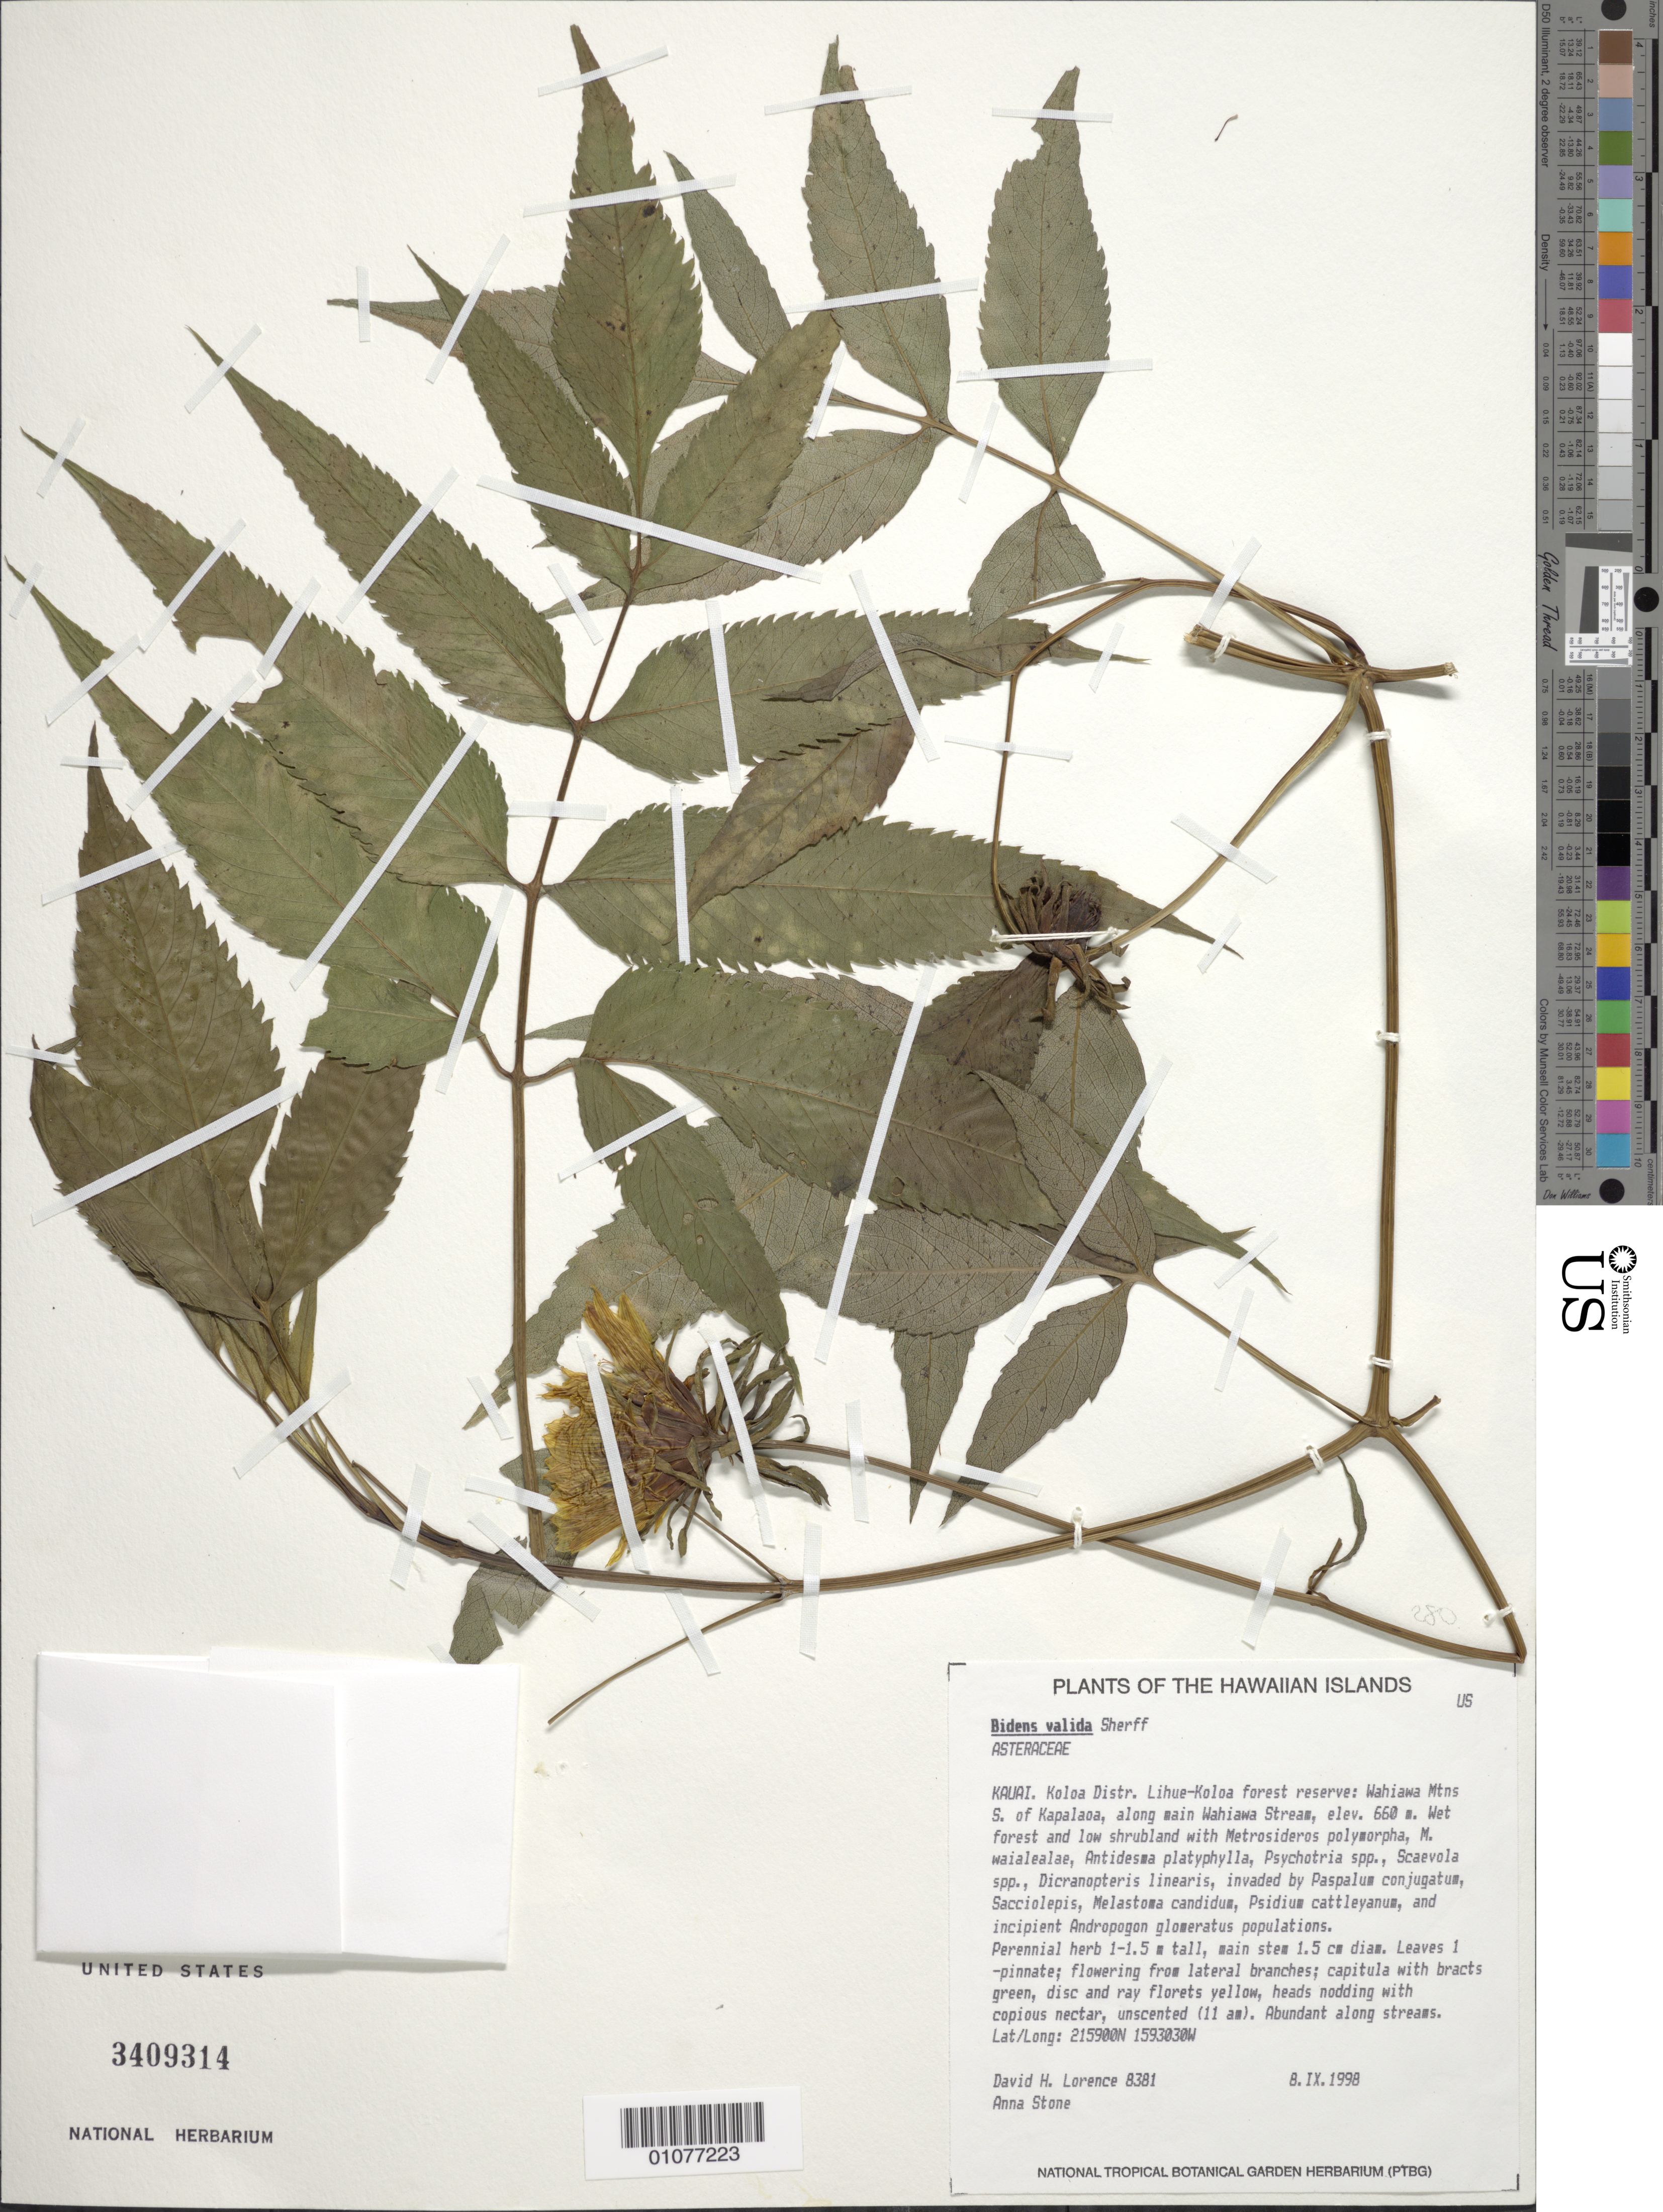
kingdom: Plantae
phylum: Tracheophyta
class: Magnoliopsida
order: Asterales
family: Asteraceae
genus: Bidens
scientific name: Bidens valida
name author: Sherff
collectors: D. Lorence & A. Stone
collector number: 8381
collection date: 1998-09-08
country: United States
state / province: Hawaii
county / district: Kauai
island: Kaua'i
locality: Koloa District, Lihue-Koloa forest reserve, Wahiawa Mtns. S of Kapaloao, along main Wahiawa Stream.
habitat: wet forest and low shrubland; abundant among streams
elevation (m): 660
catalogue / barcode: US 3409314